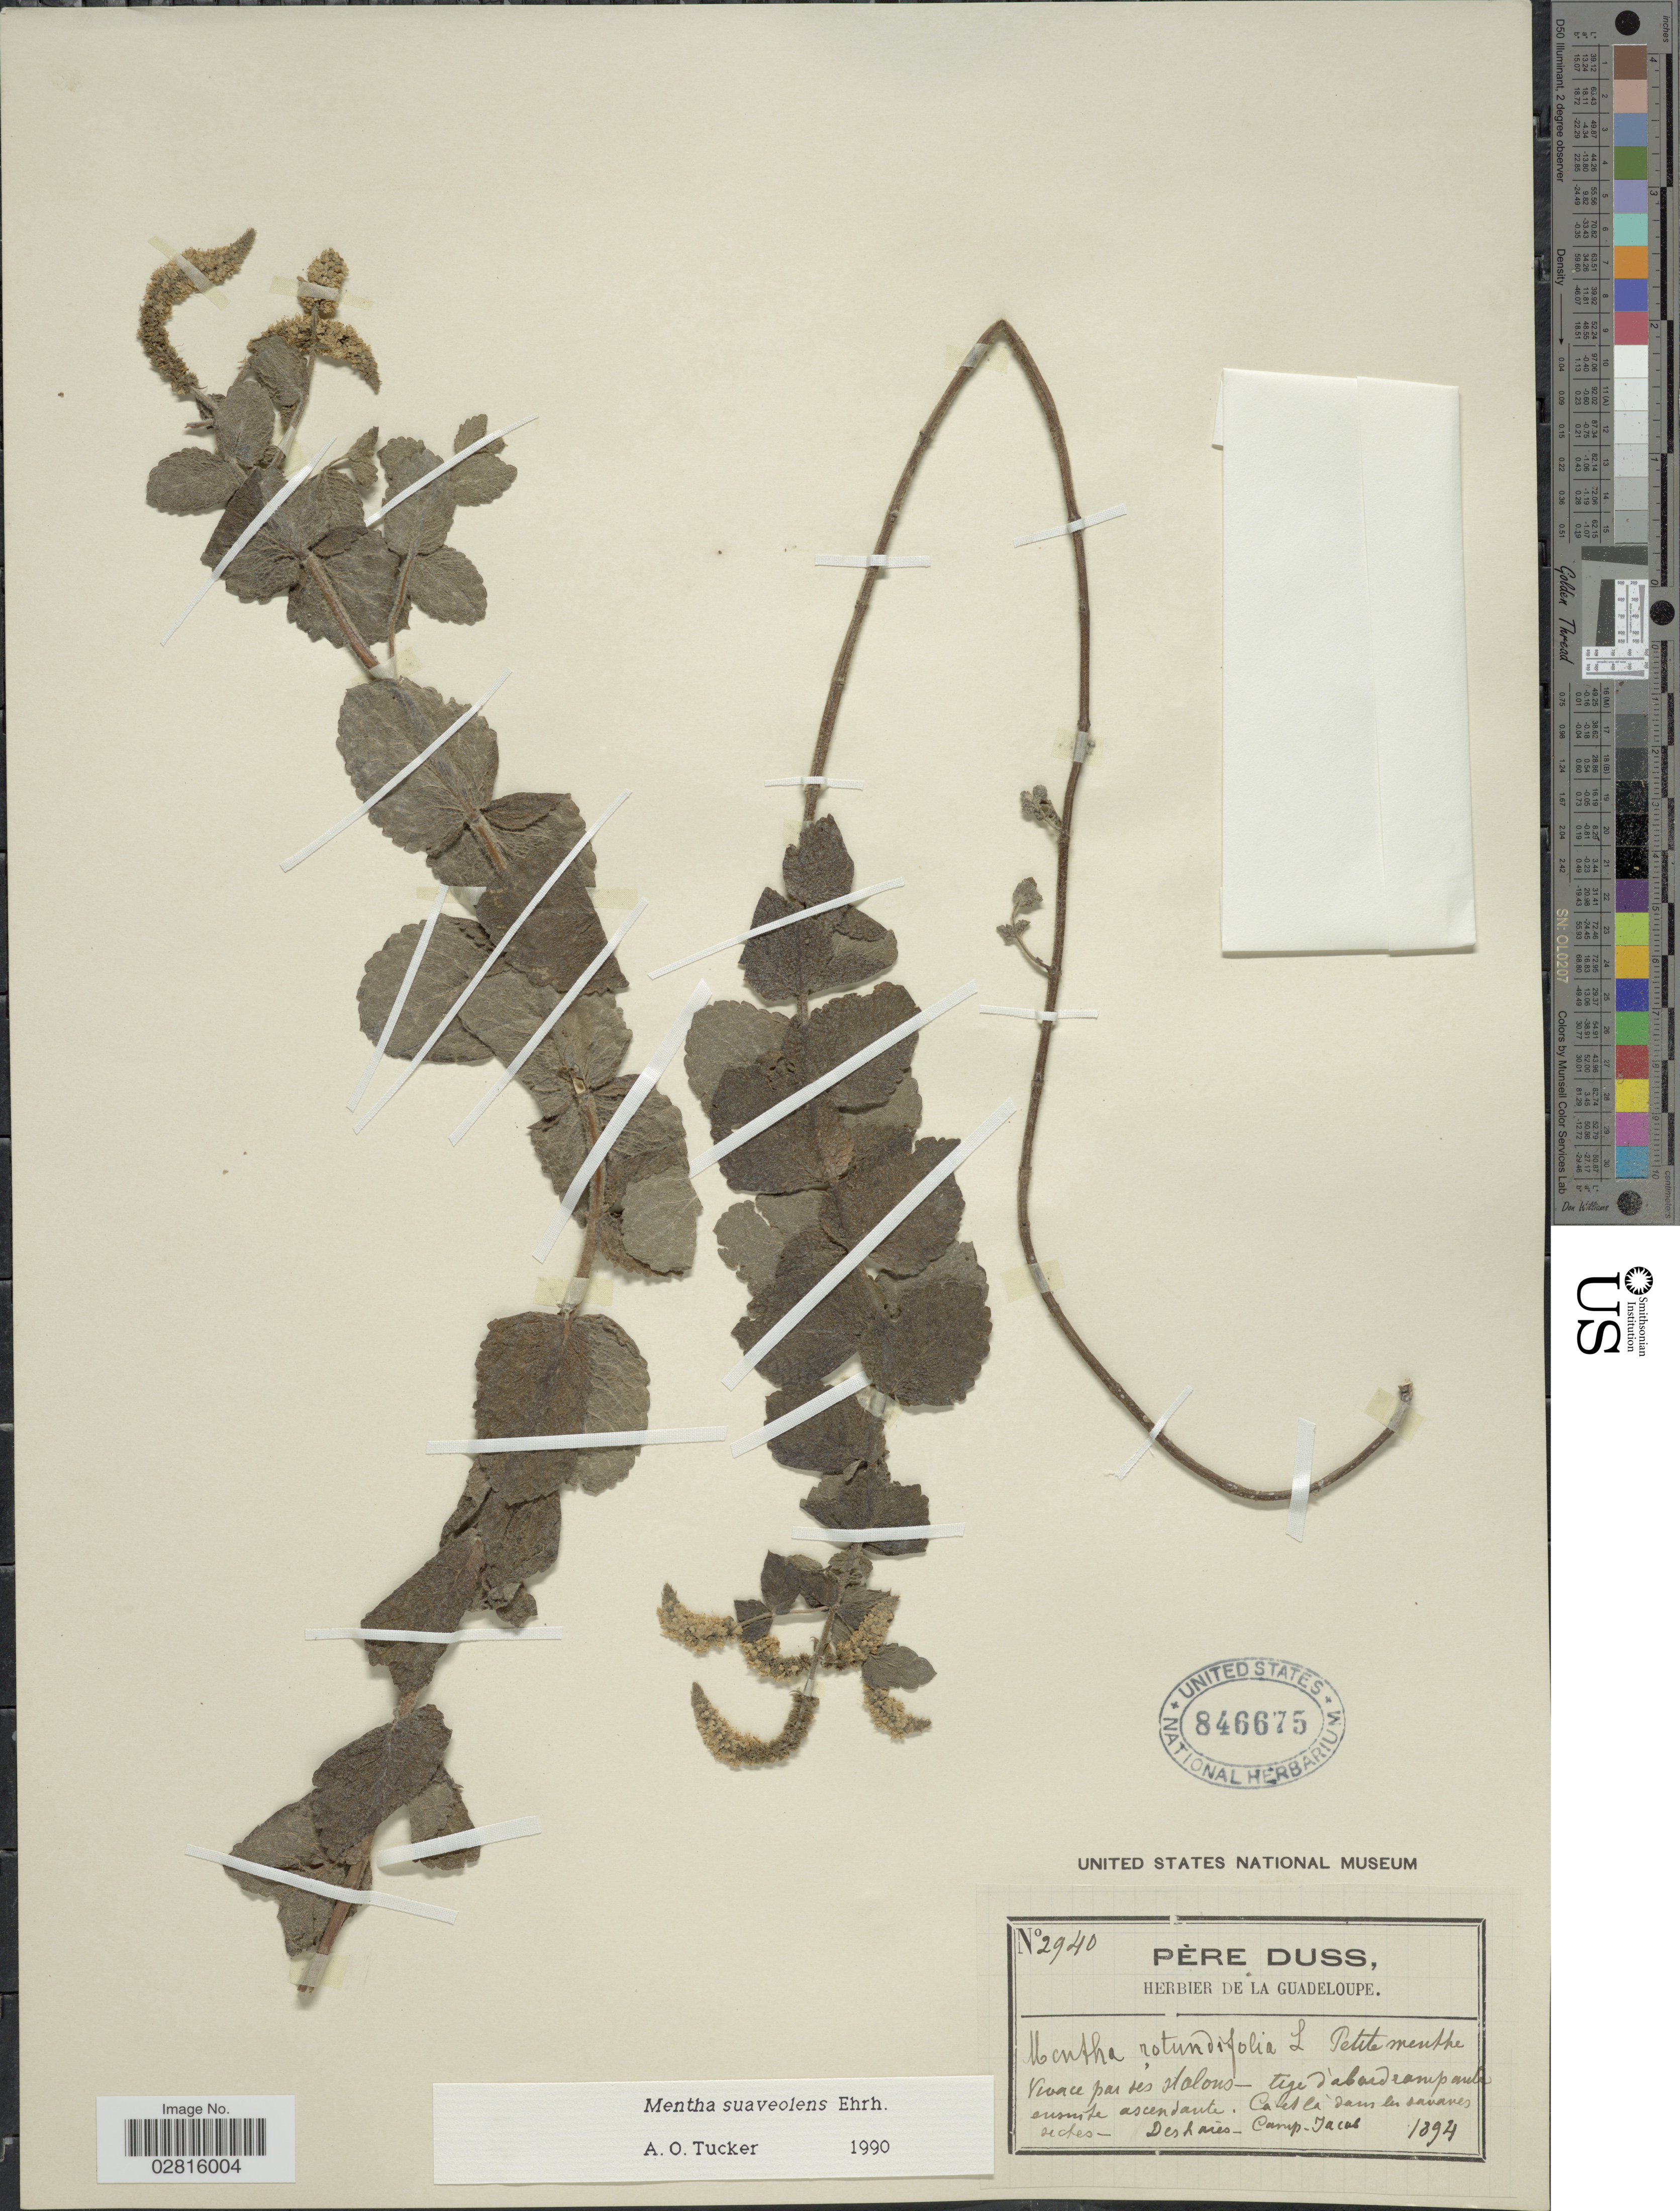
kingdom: Plantae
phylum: Tracheophyta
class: Magnoliopsida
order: Lamiales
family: Lamiaceae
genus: Mentha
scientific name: Mentha suaveolens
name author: Ehrh.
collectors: Père Duss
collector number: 2940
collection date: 1894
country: Guadeloupe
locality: Deshaiés-Camp-Jacob.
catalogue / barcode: US 846675